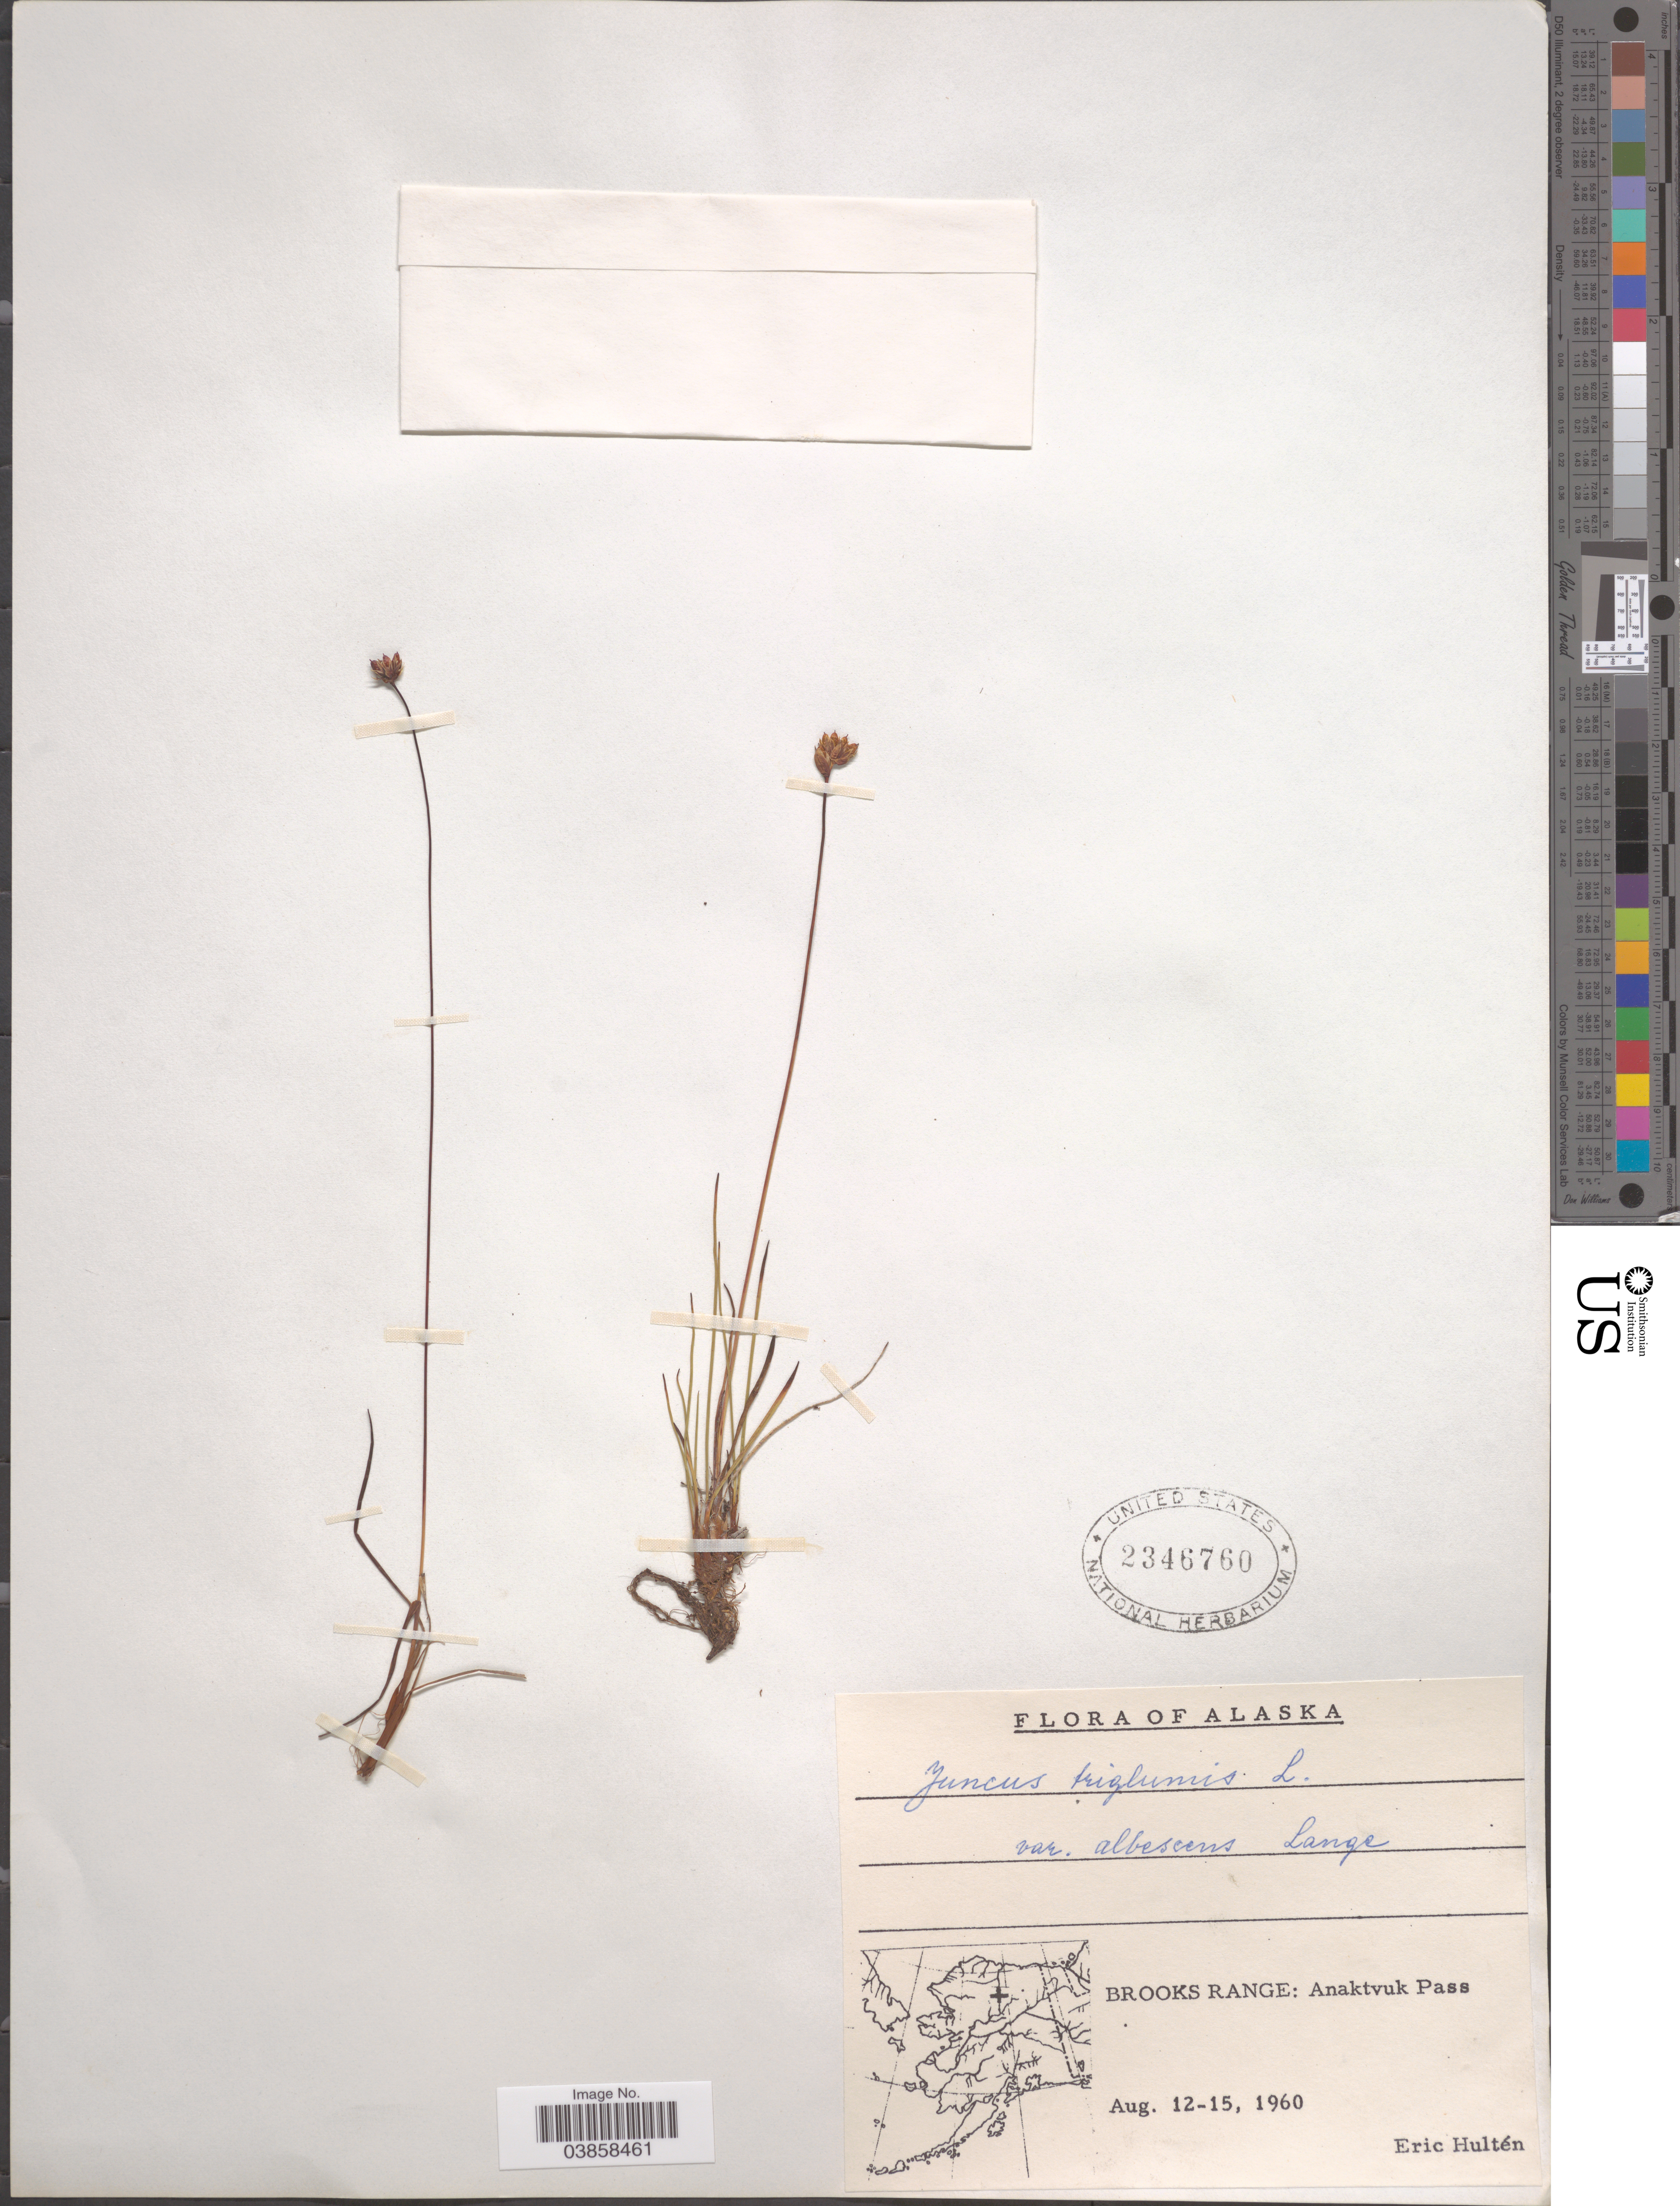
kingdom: Plantae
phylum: Tracheophyta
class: Liliopsida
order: Poales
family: Juncaceae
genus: Juncus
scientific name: Juncus triglumis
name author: L.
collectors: E. G. Hultén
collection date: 1960-08-12/1960-08-15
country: United States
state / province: Alaska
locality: Brooks Range: Anaktvuk Pass.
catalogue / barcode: US 2346760